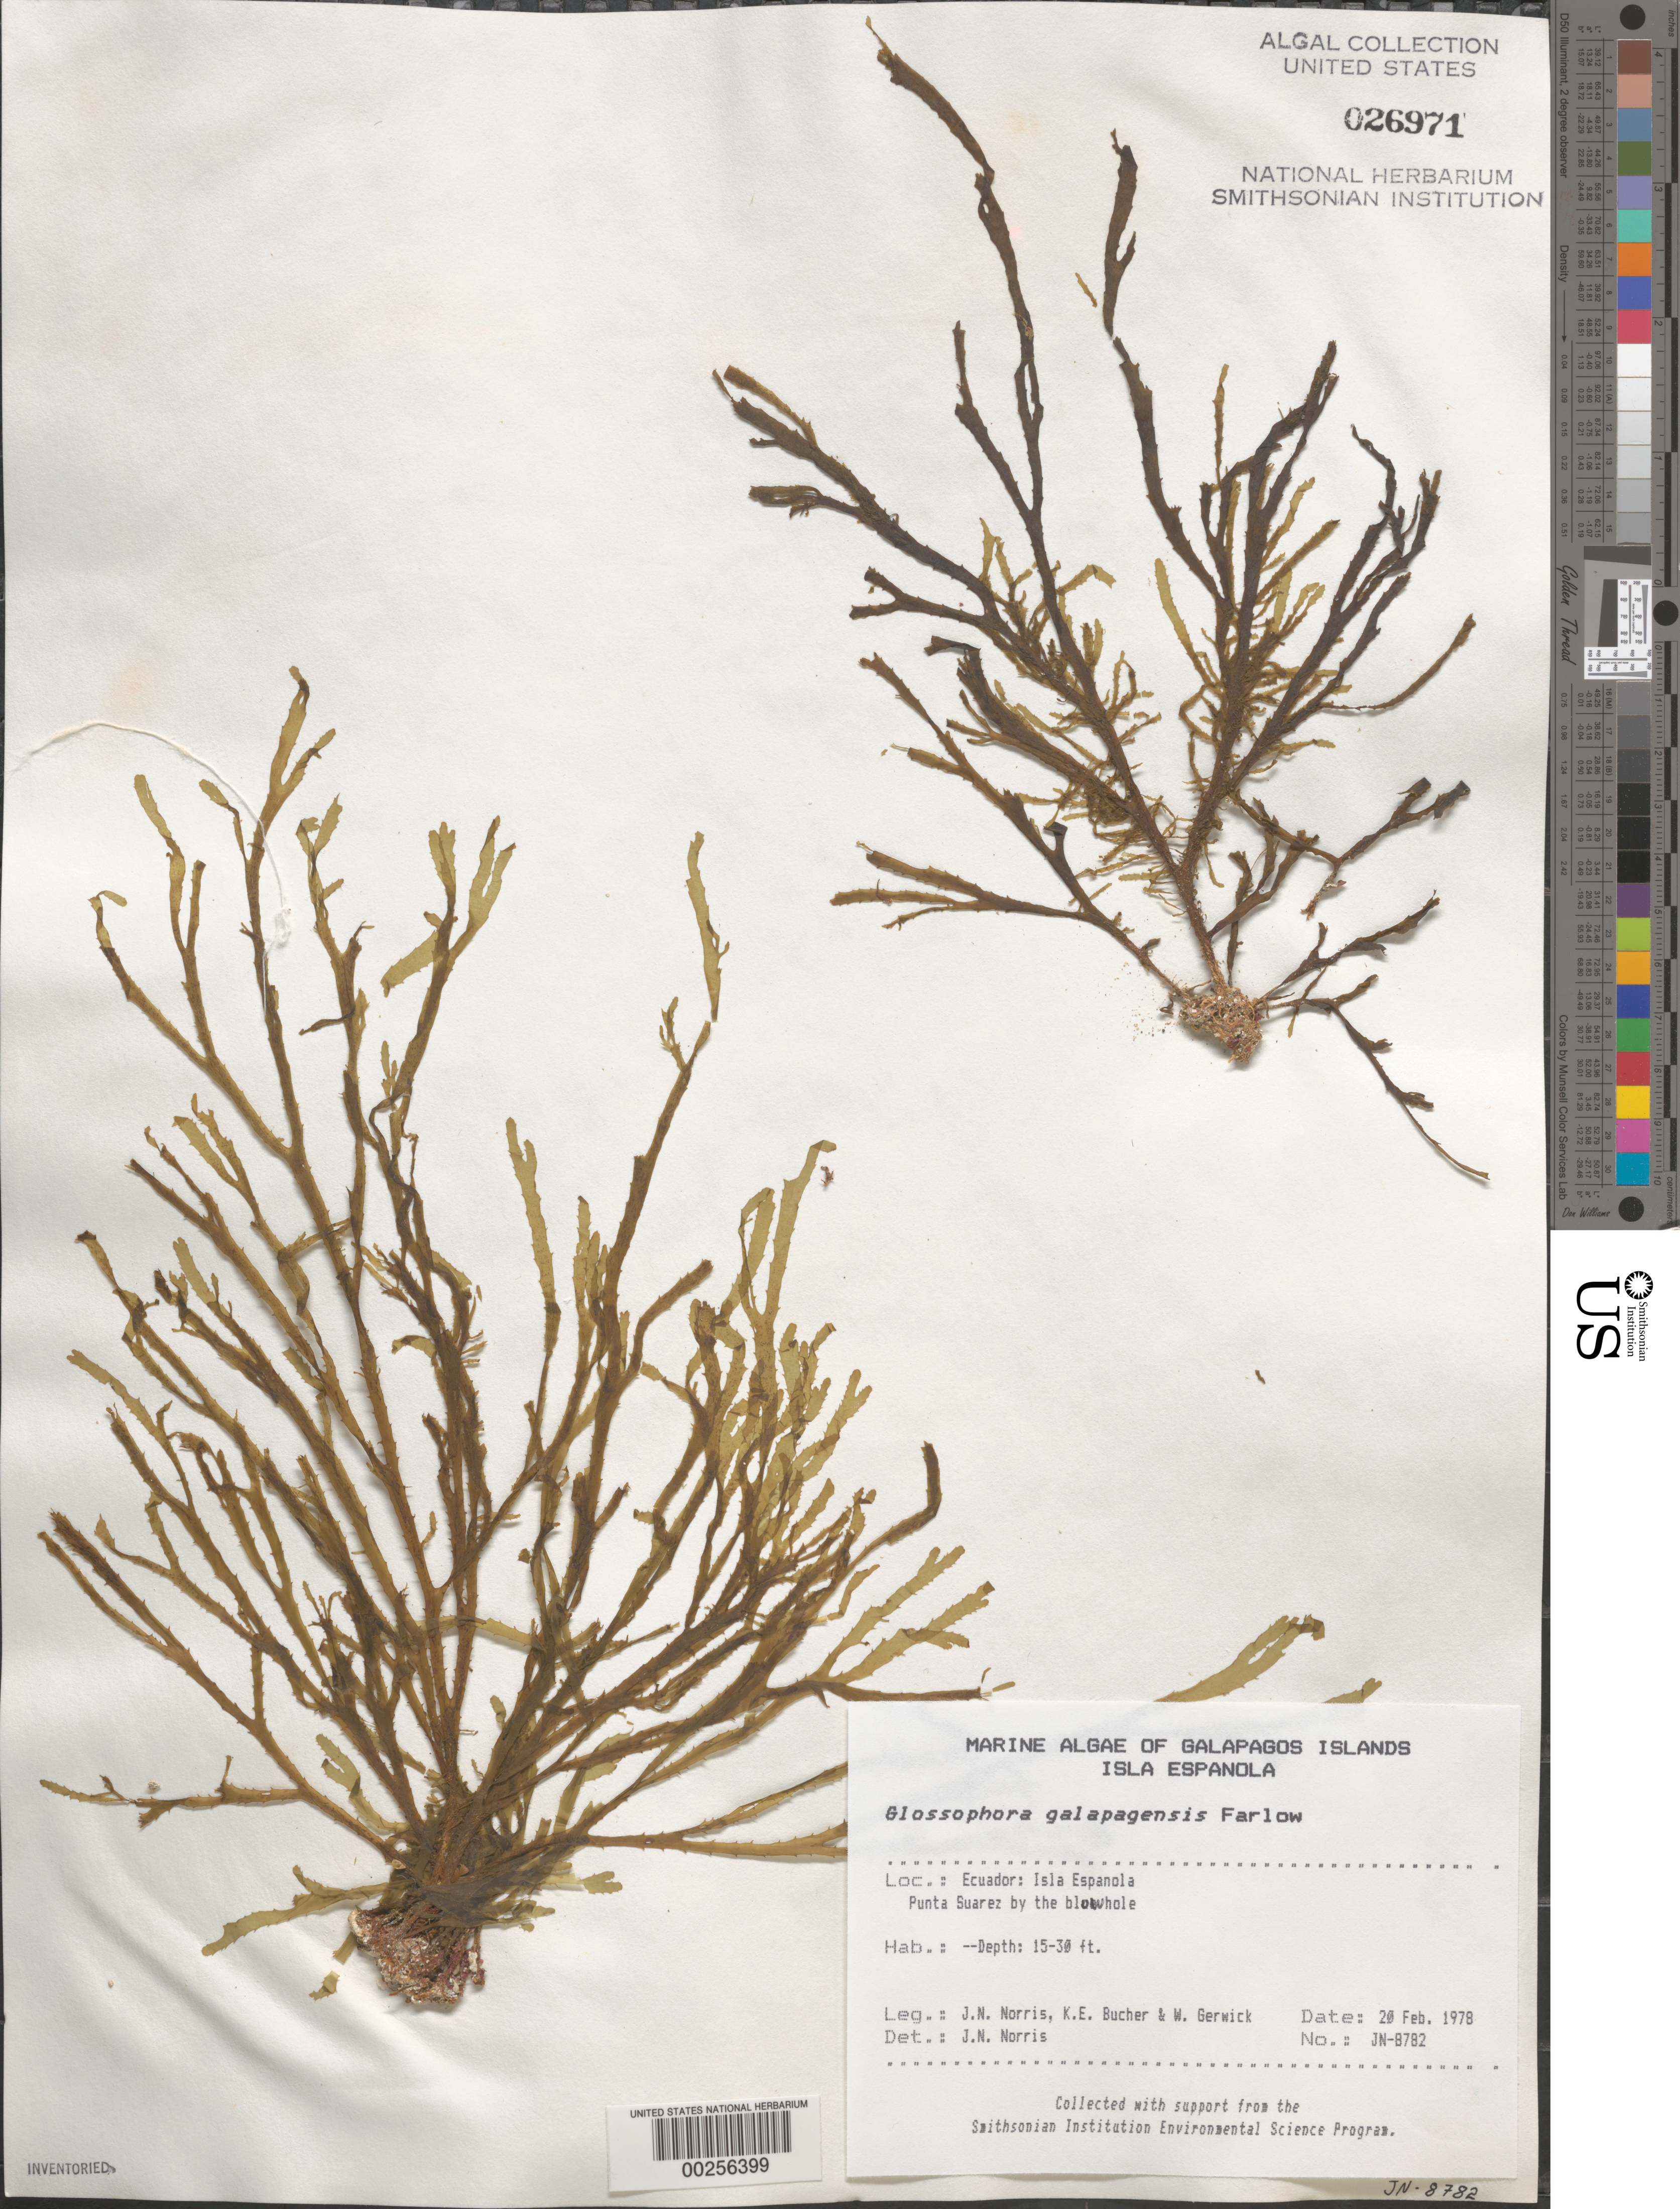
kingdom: Chromista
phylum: Ochrophyta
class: Phaeophyceae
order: Dictyotales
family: Dictyotaceae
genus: Dictyota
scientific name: Dictyota galapagensis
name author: (Farl.) De Clerck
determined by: Algae name updating Project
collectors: J. N. Norris, K. E. Bucher & W. Gerwick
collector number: JN-8782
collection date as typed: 20 Feb 1978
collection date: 1978-02-20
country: Ecuador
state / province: Colón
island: Isabela [Albemarle]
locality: Punta Suarez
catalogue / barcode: US 26971